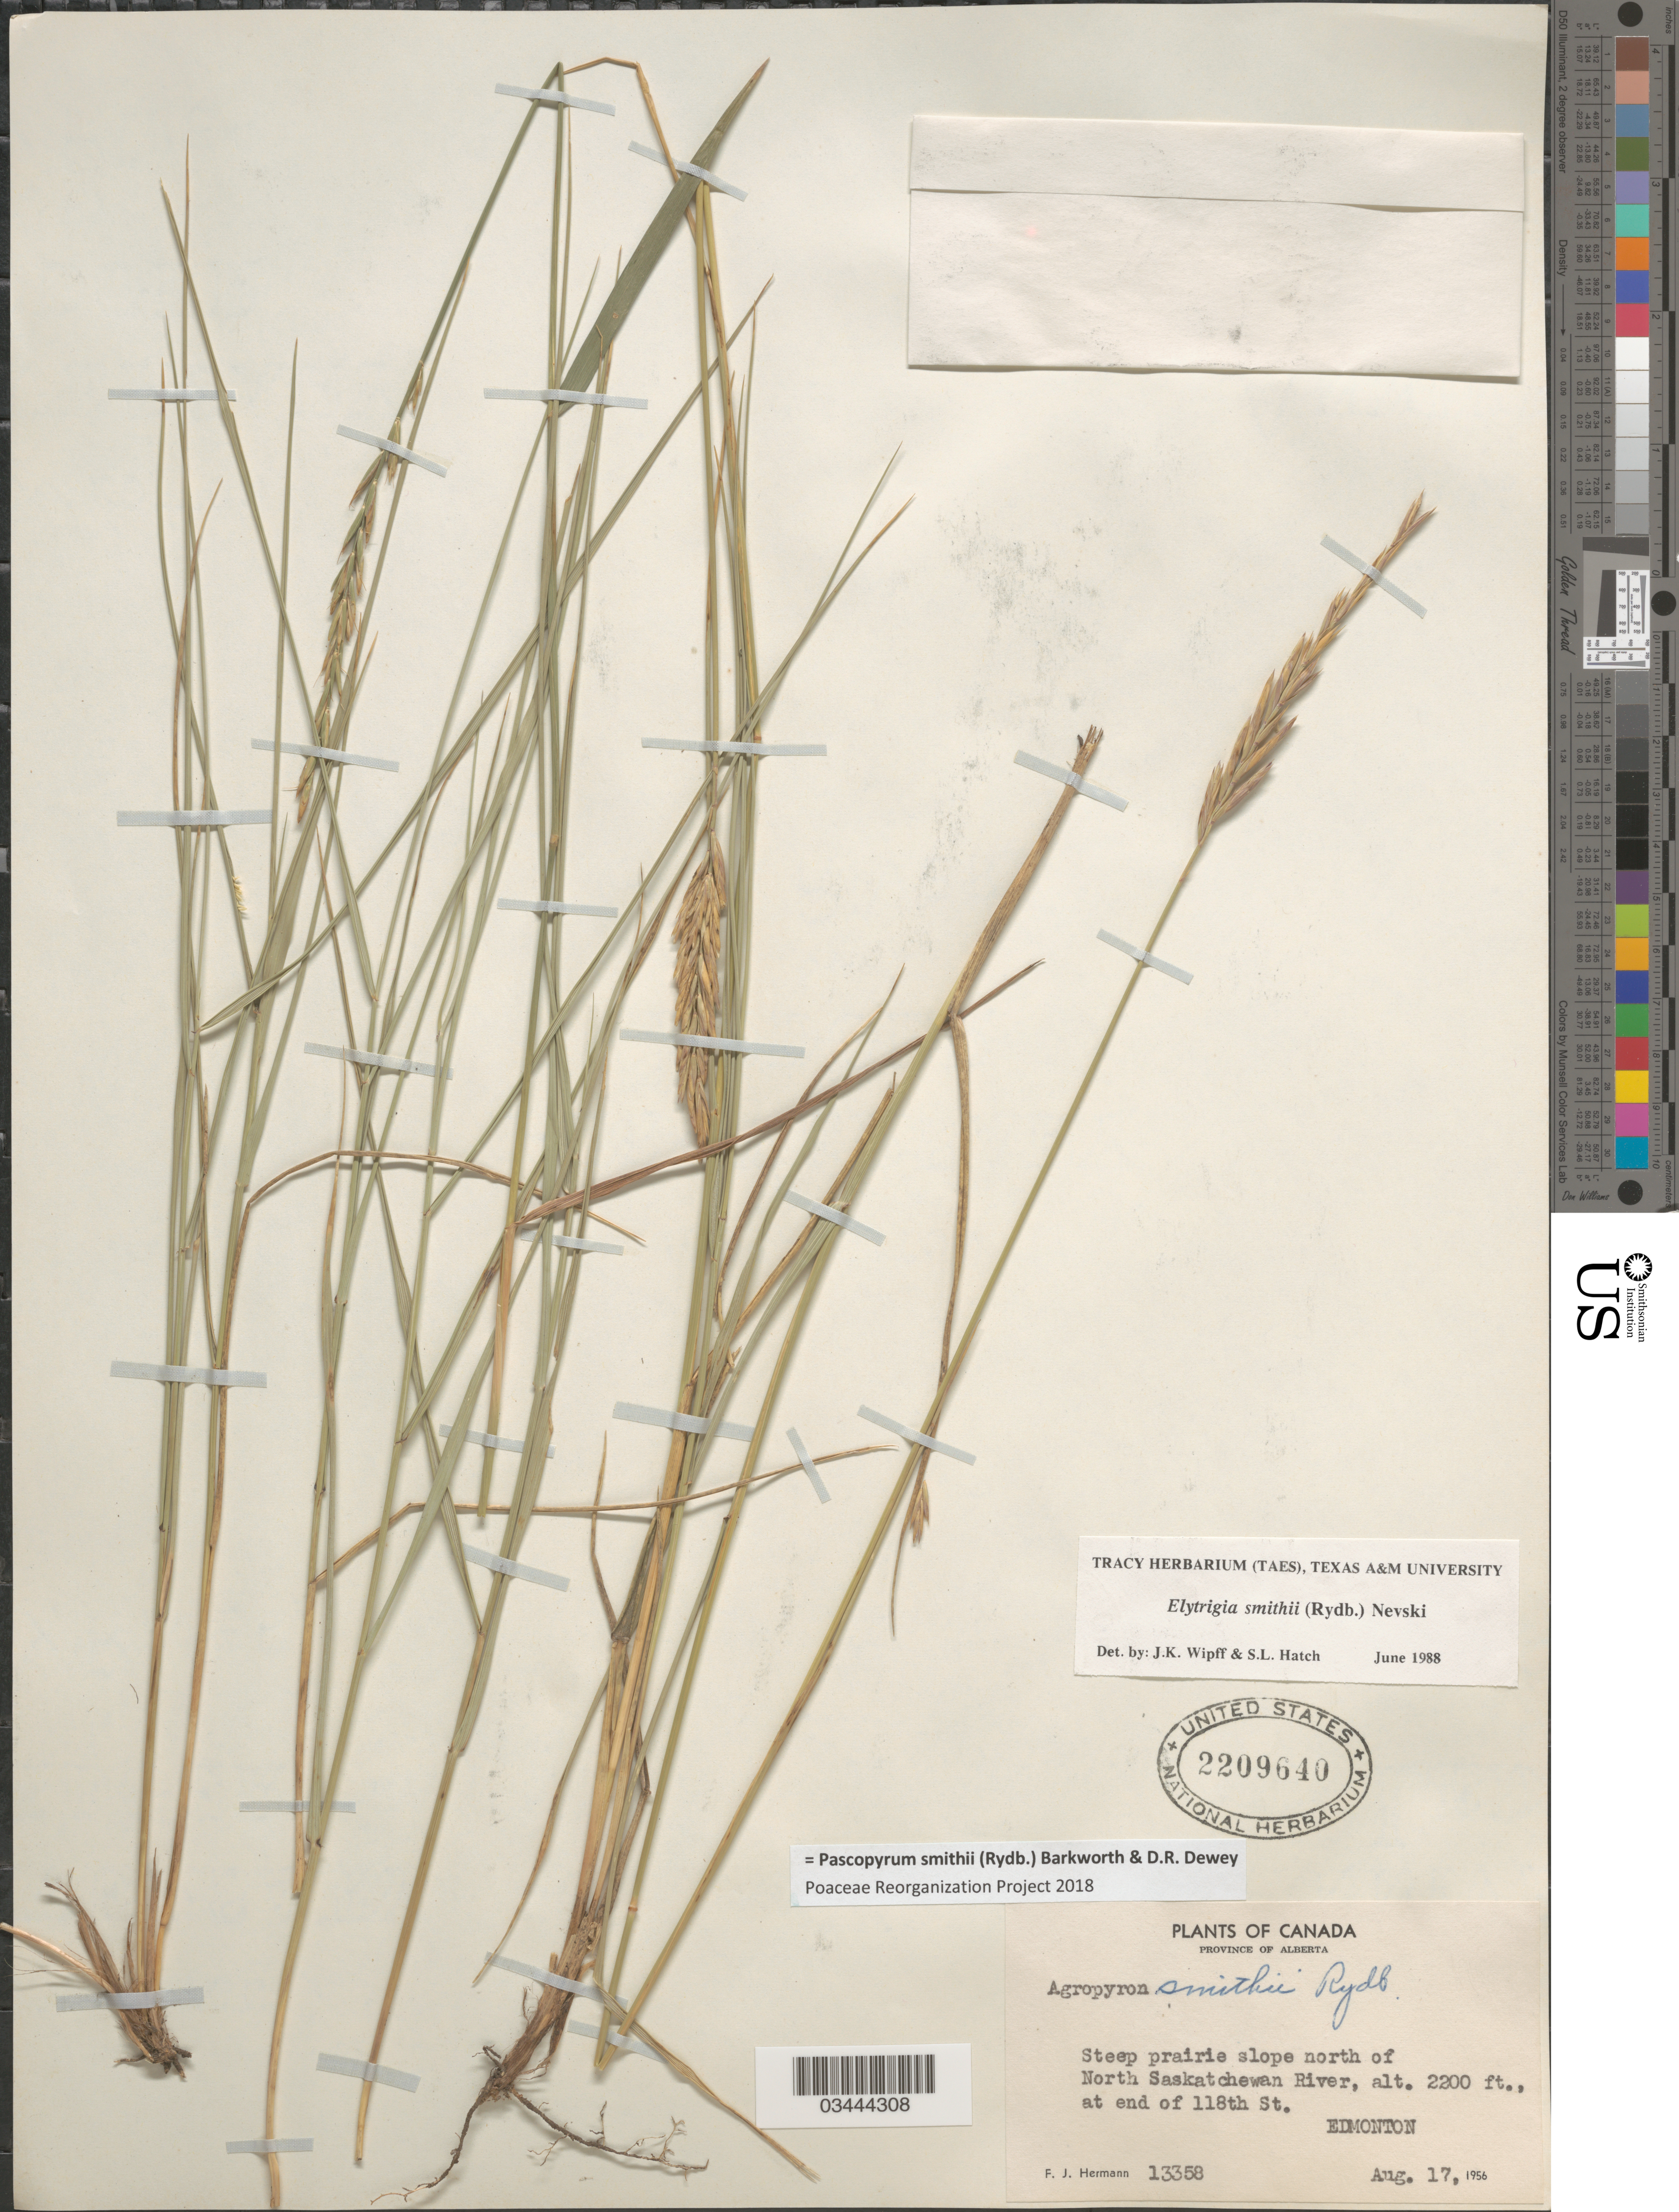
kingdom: Plantae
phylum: Tracheophyta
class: Liliopsida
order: Poales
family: Poaceae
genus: Pascopyrum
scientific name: Pascopyrum smithii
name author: (Rydb.) Barkworth & Dewey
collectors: F. J. Hermann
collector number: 13358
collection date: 1956-08-17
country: Canada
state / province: Alberta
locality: Steep prairie slope north of North Saskatchewan River, at end of 118th St. Edmonton.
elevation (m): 671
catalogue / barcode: US 2209640